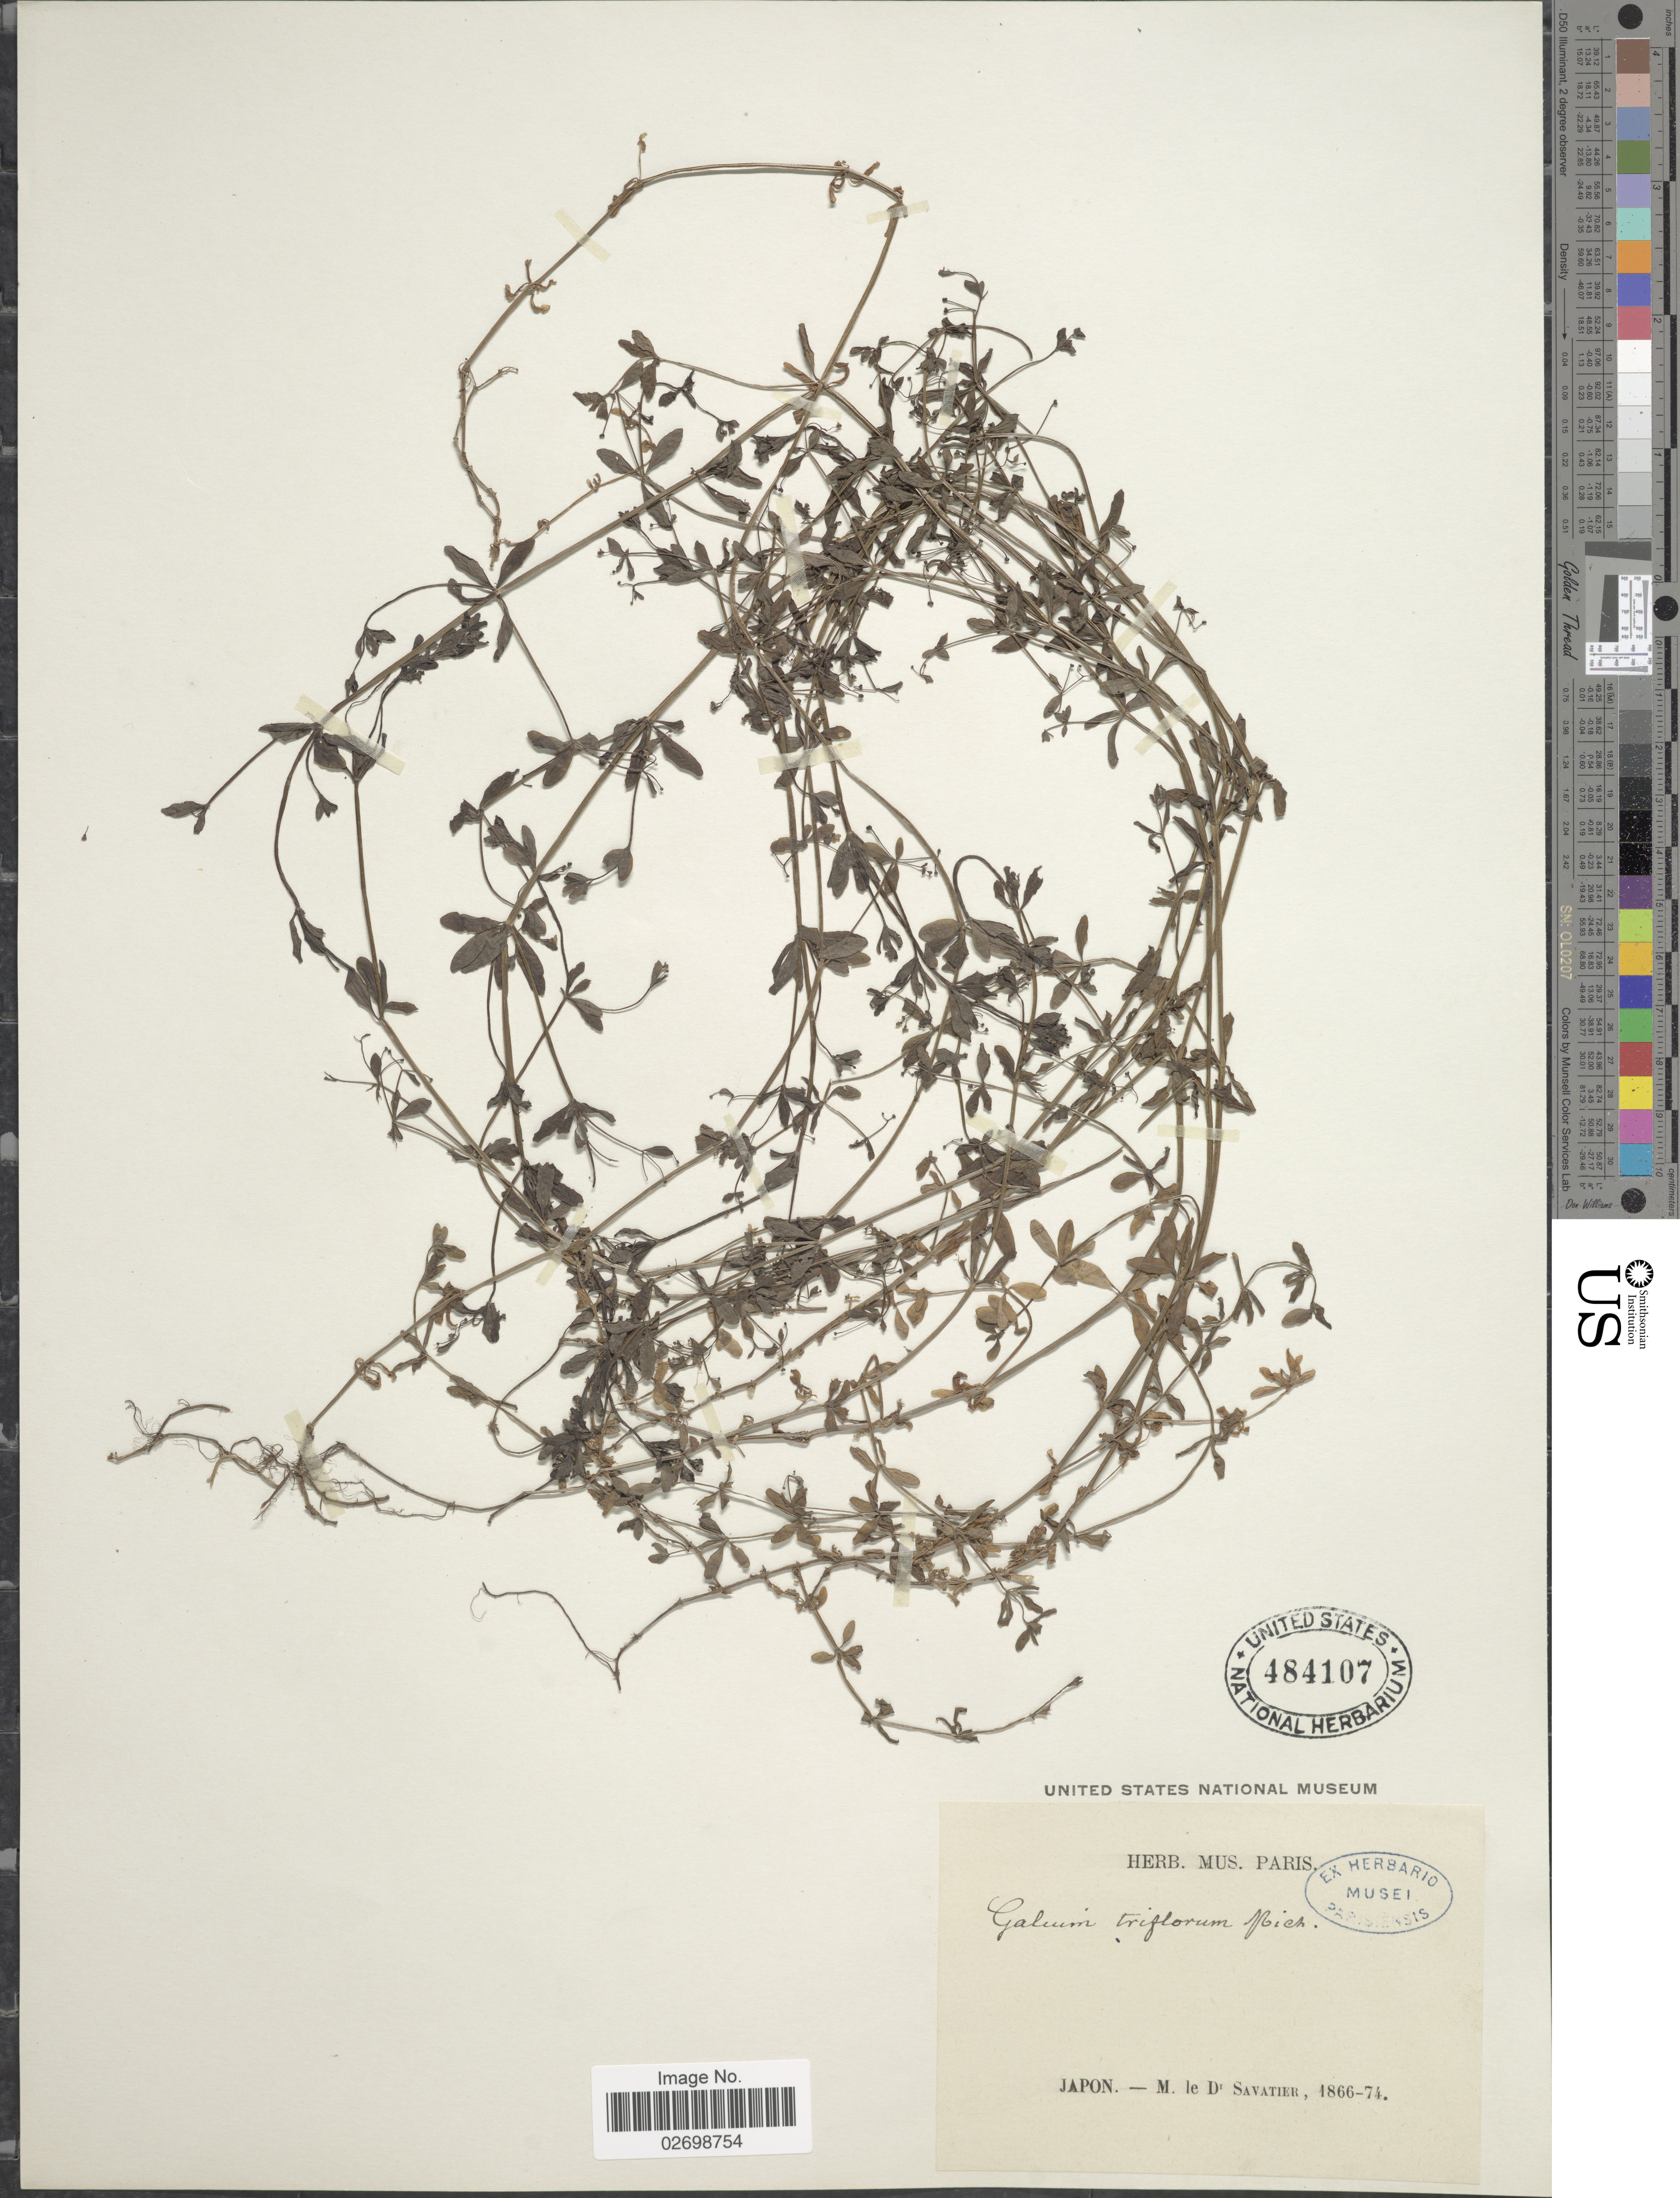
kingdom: Plantae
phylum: Tracheophyta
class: Magnoliopsida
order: Gentianales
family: Rubiaceae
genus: Galium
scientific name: Galium triflorum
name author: Michx.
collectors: Savatier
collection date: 1866/1874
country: Japan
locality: Japon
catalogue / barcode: US 484107